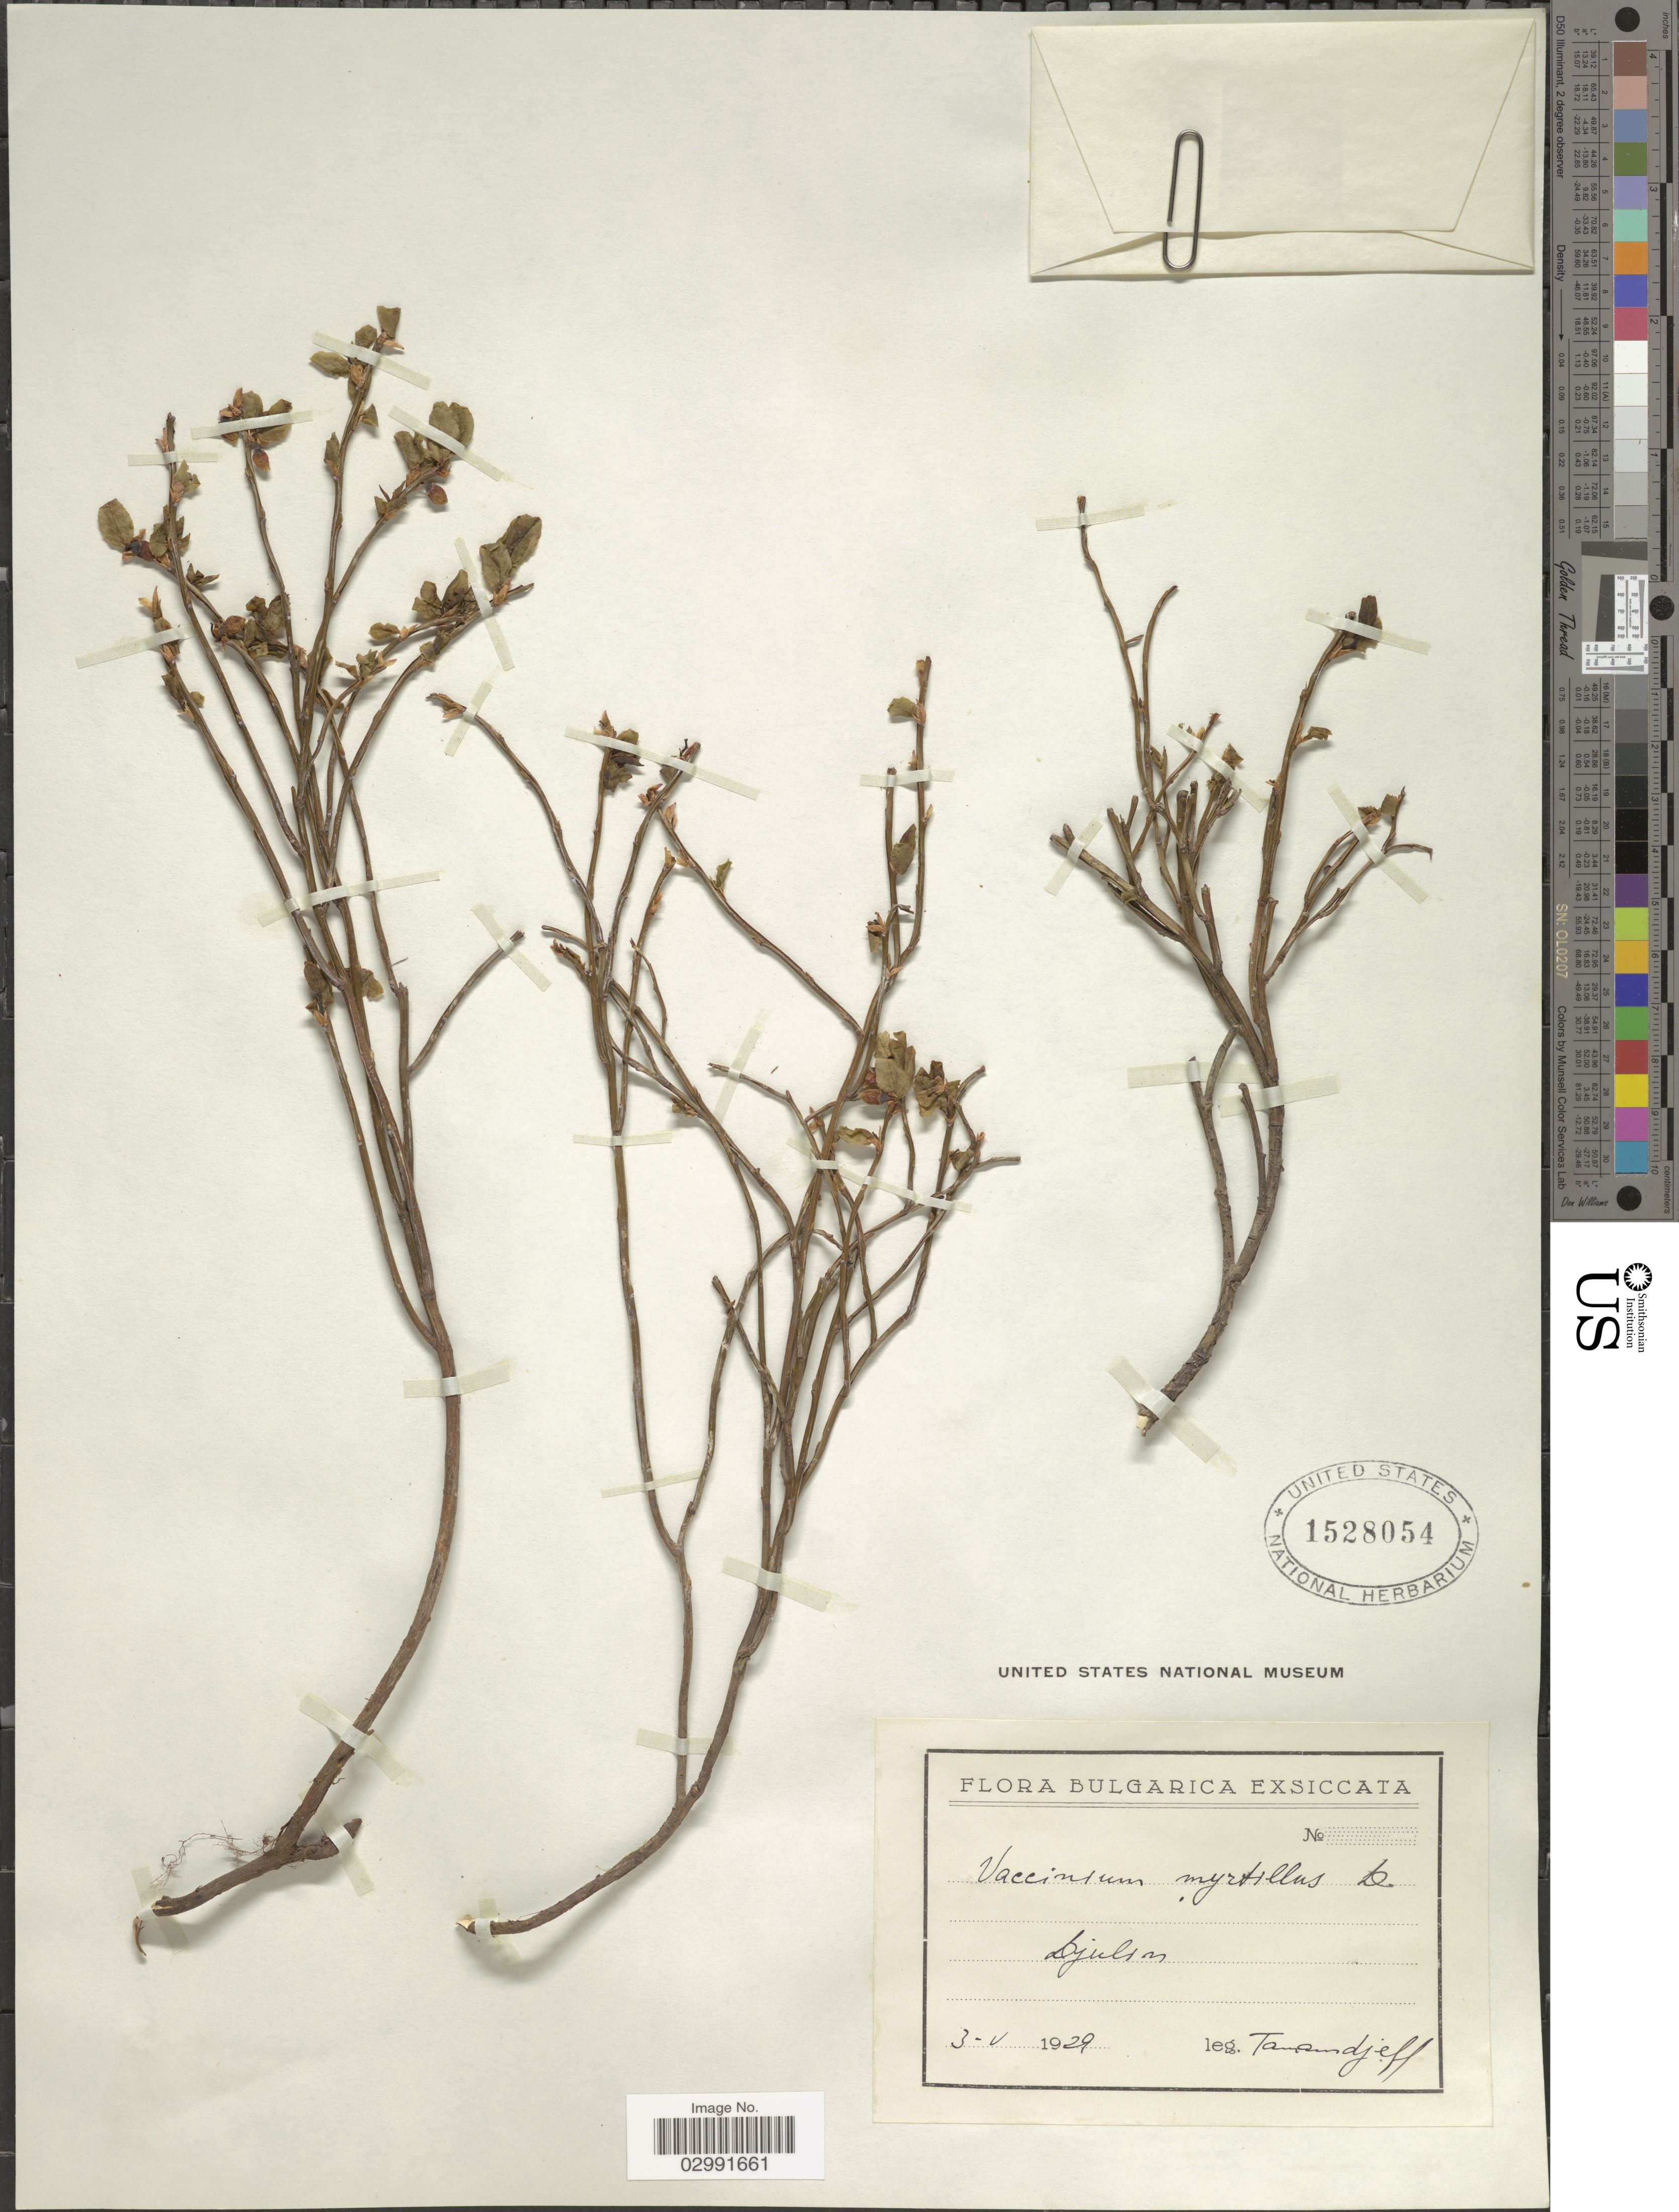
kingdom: Plantae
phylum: Tracheophyta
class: Magnoliopsida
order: Ericales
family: Ericaceae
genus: Vaccinium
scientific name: Vaccinium myrtillus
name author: L.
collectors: -. Tamandjeff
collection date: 1929-05-03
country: Bulgaria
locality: Djul [illegible text]on.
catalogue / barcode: US 1528054